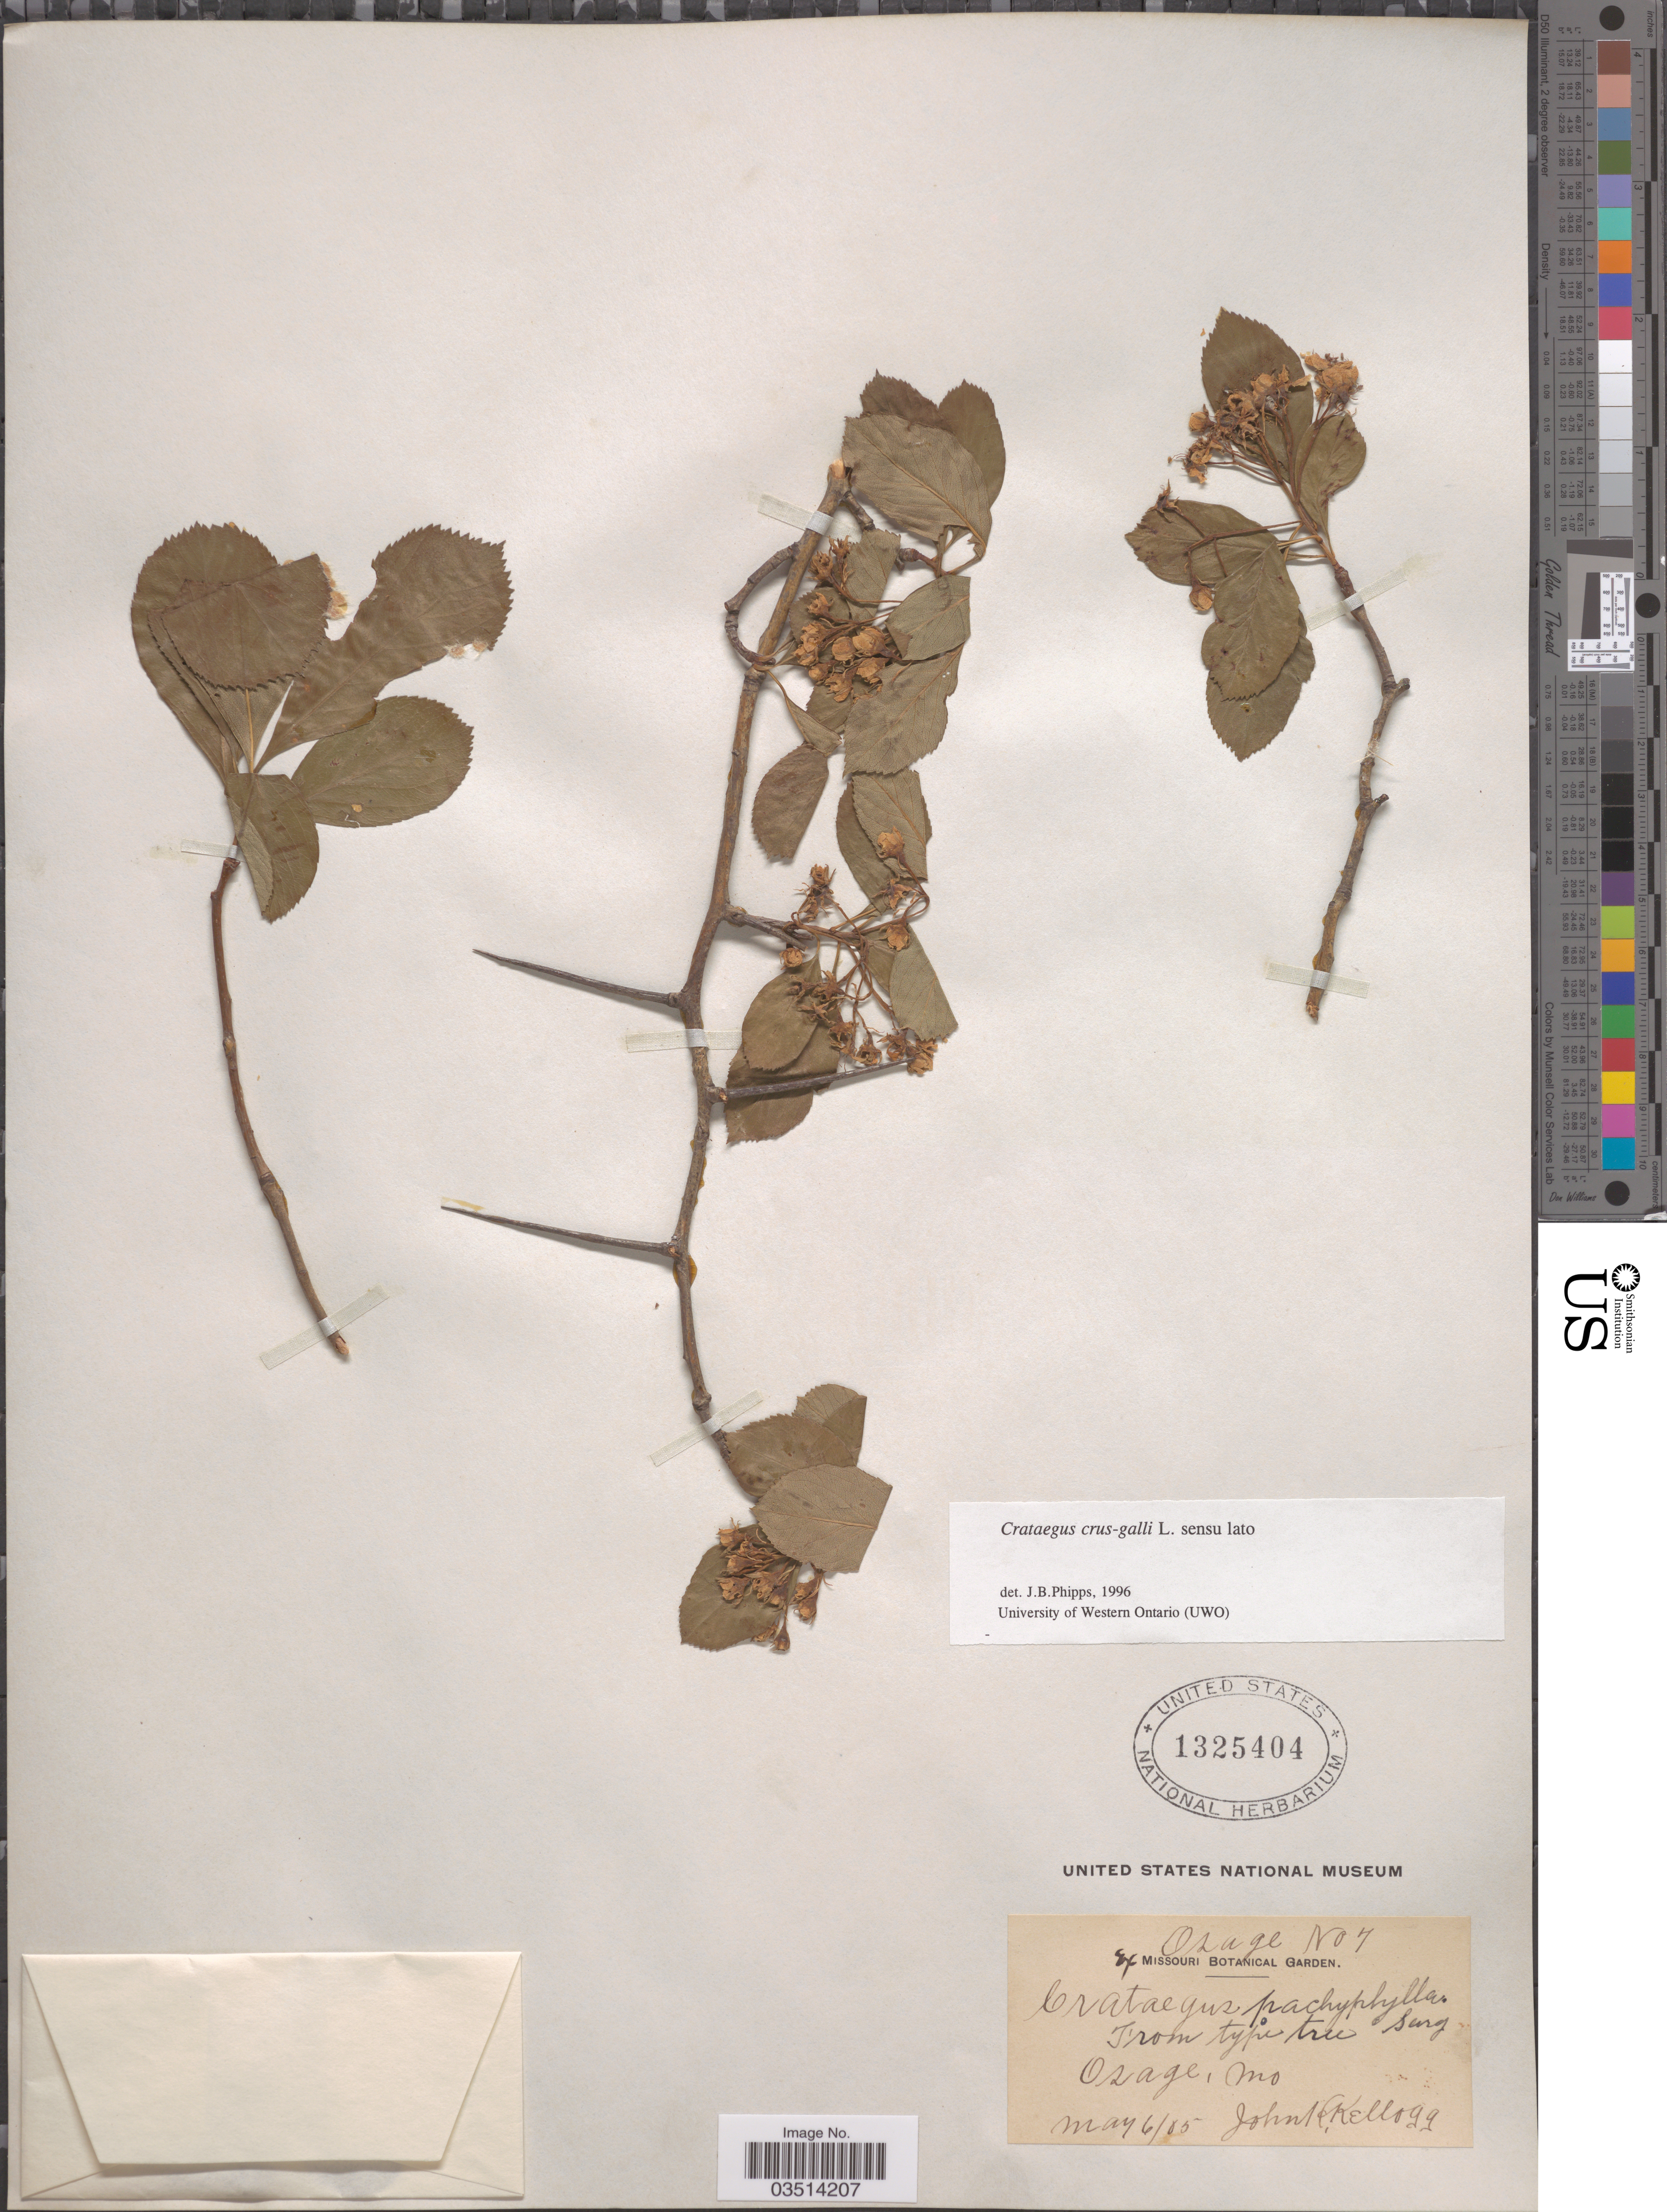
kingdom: Plantae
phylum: Tracheophyta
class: Magnoliopsida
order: Rosales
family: Rosaceae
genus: Crataegus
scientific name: Crataegus crus-galli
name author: L.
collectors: J. H. Kellogg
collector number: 4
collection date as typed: Transcribed d/m/y: 6/5/85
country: United States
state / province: Missouri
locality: Osage.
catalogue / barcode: US 1325404